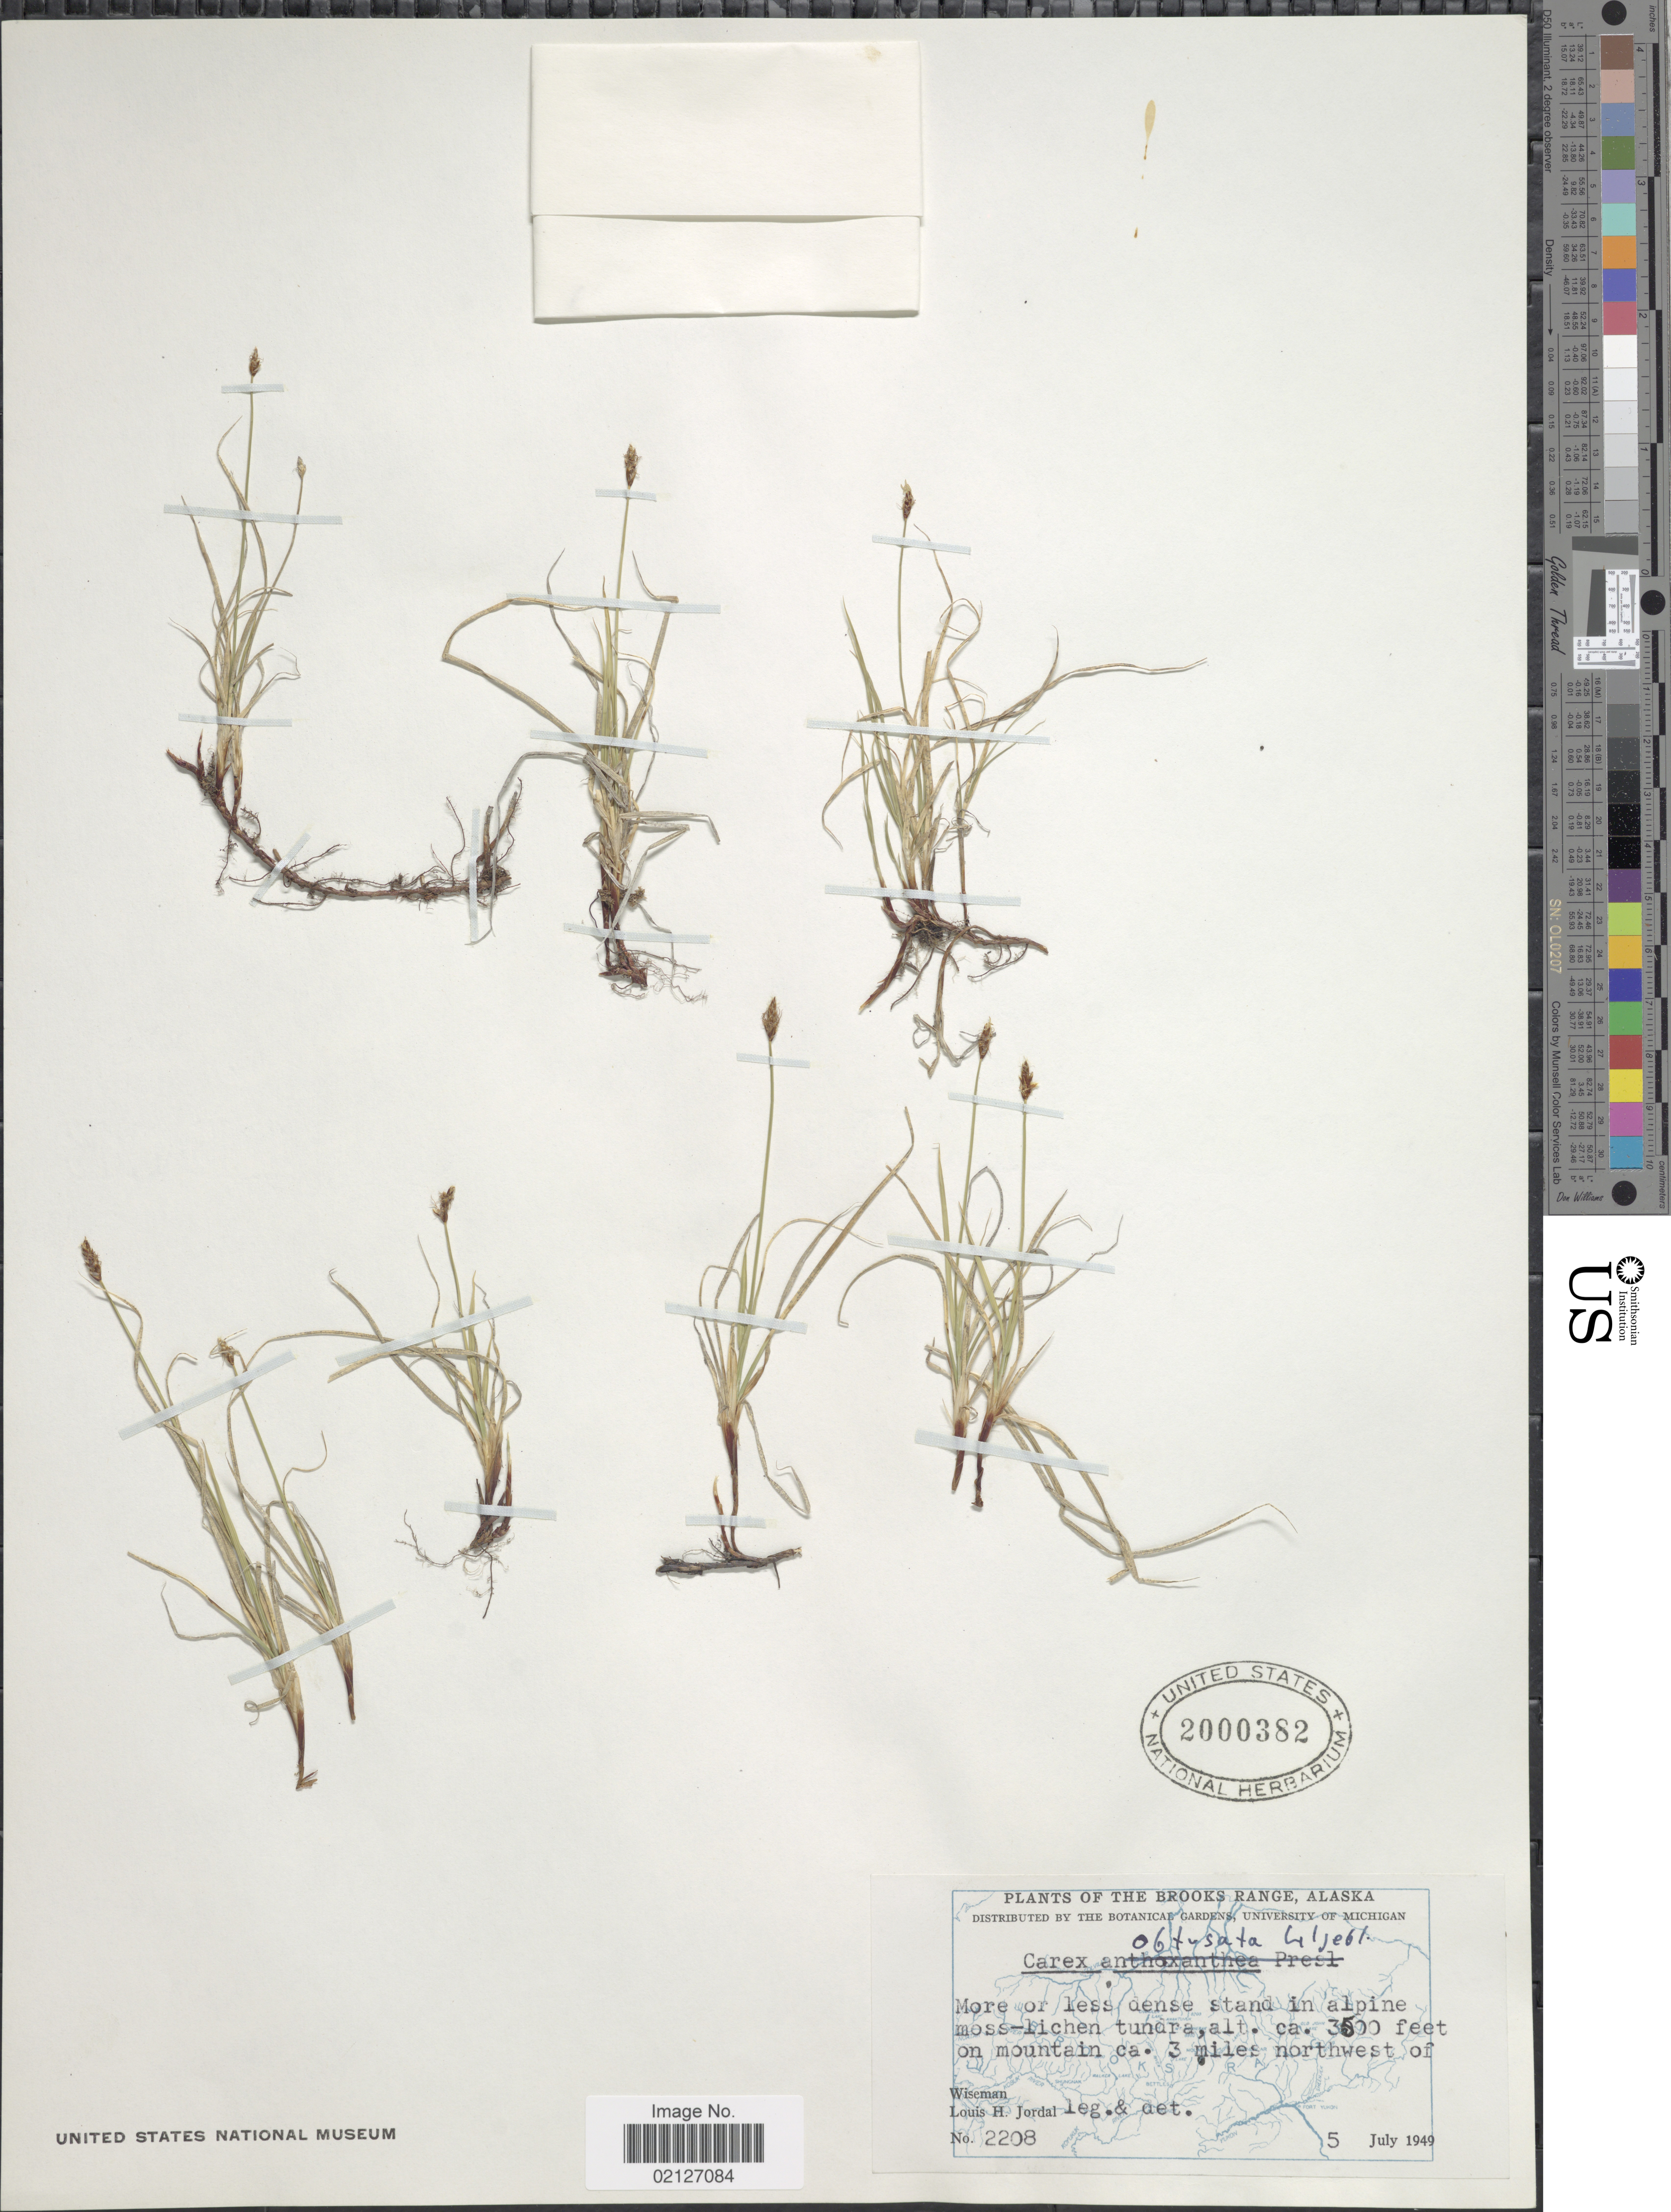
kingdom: Plantae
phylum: Tracheophyta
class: Liliopsida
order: Poales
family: Cyperaceae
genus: Carex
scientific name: Carex obtusata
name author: Lilj.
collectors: L. Jordal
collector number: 2208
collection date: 1949-07-05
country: United States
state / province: Alaska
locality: The Brooks Range, in alpine moss-lichen tundra, on mountain ca. 3 miles northwes of Wiseman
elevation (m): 1067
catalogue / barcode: US 2000382